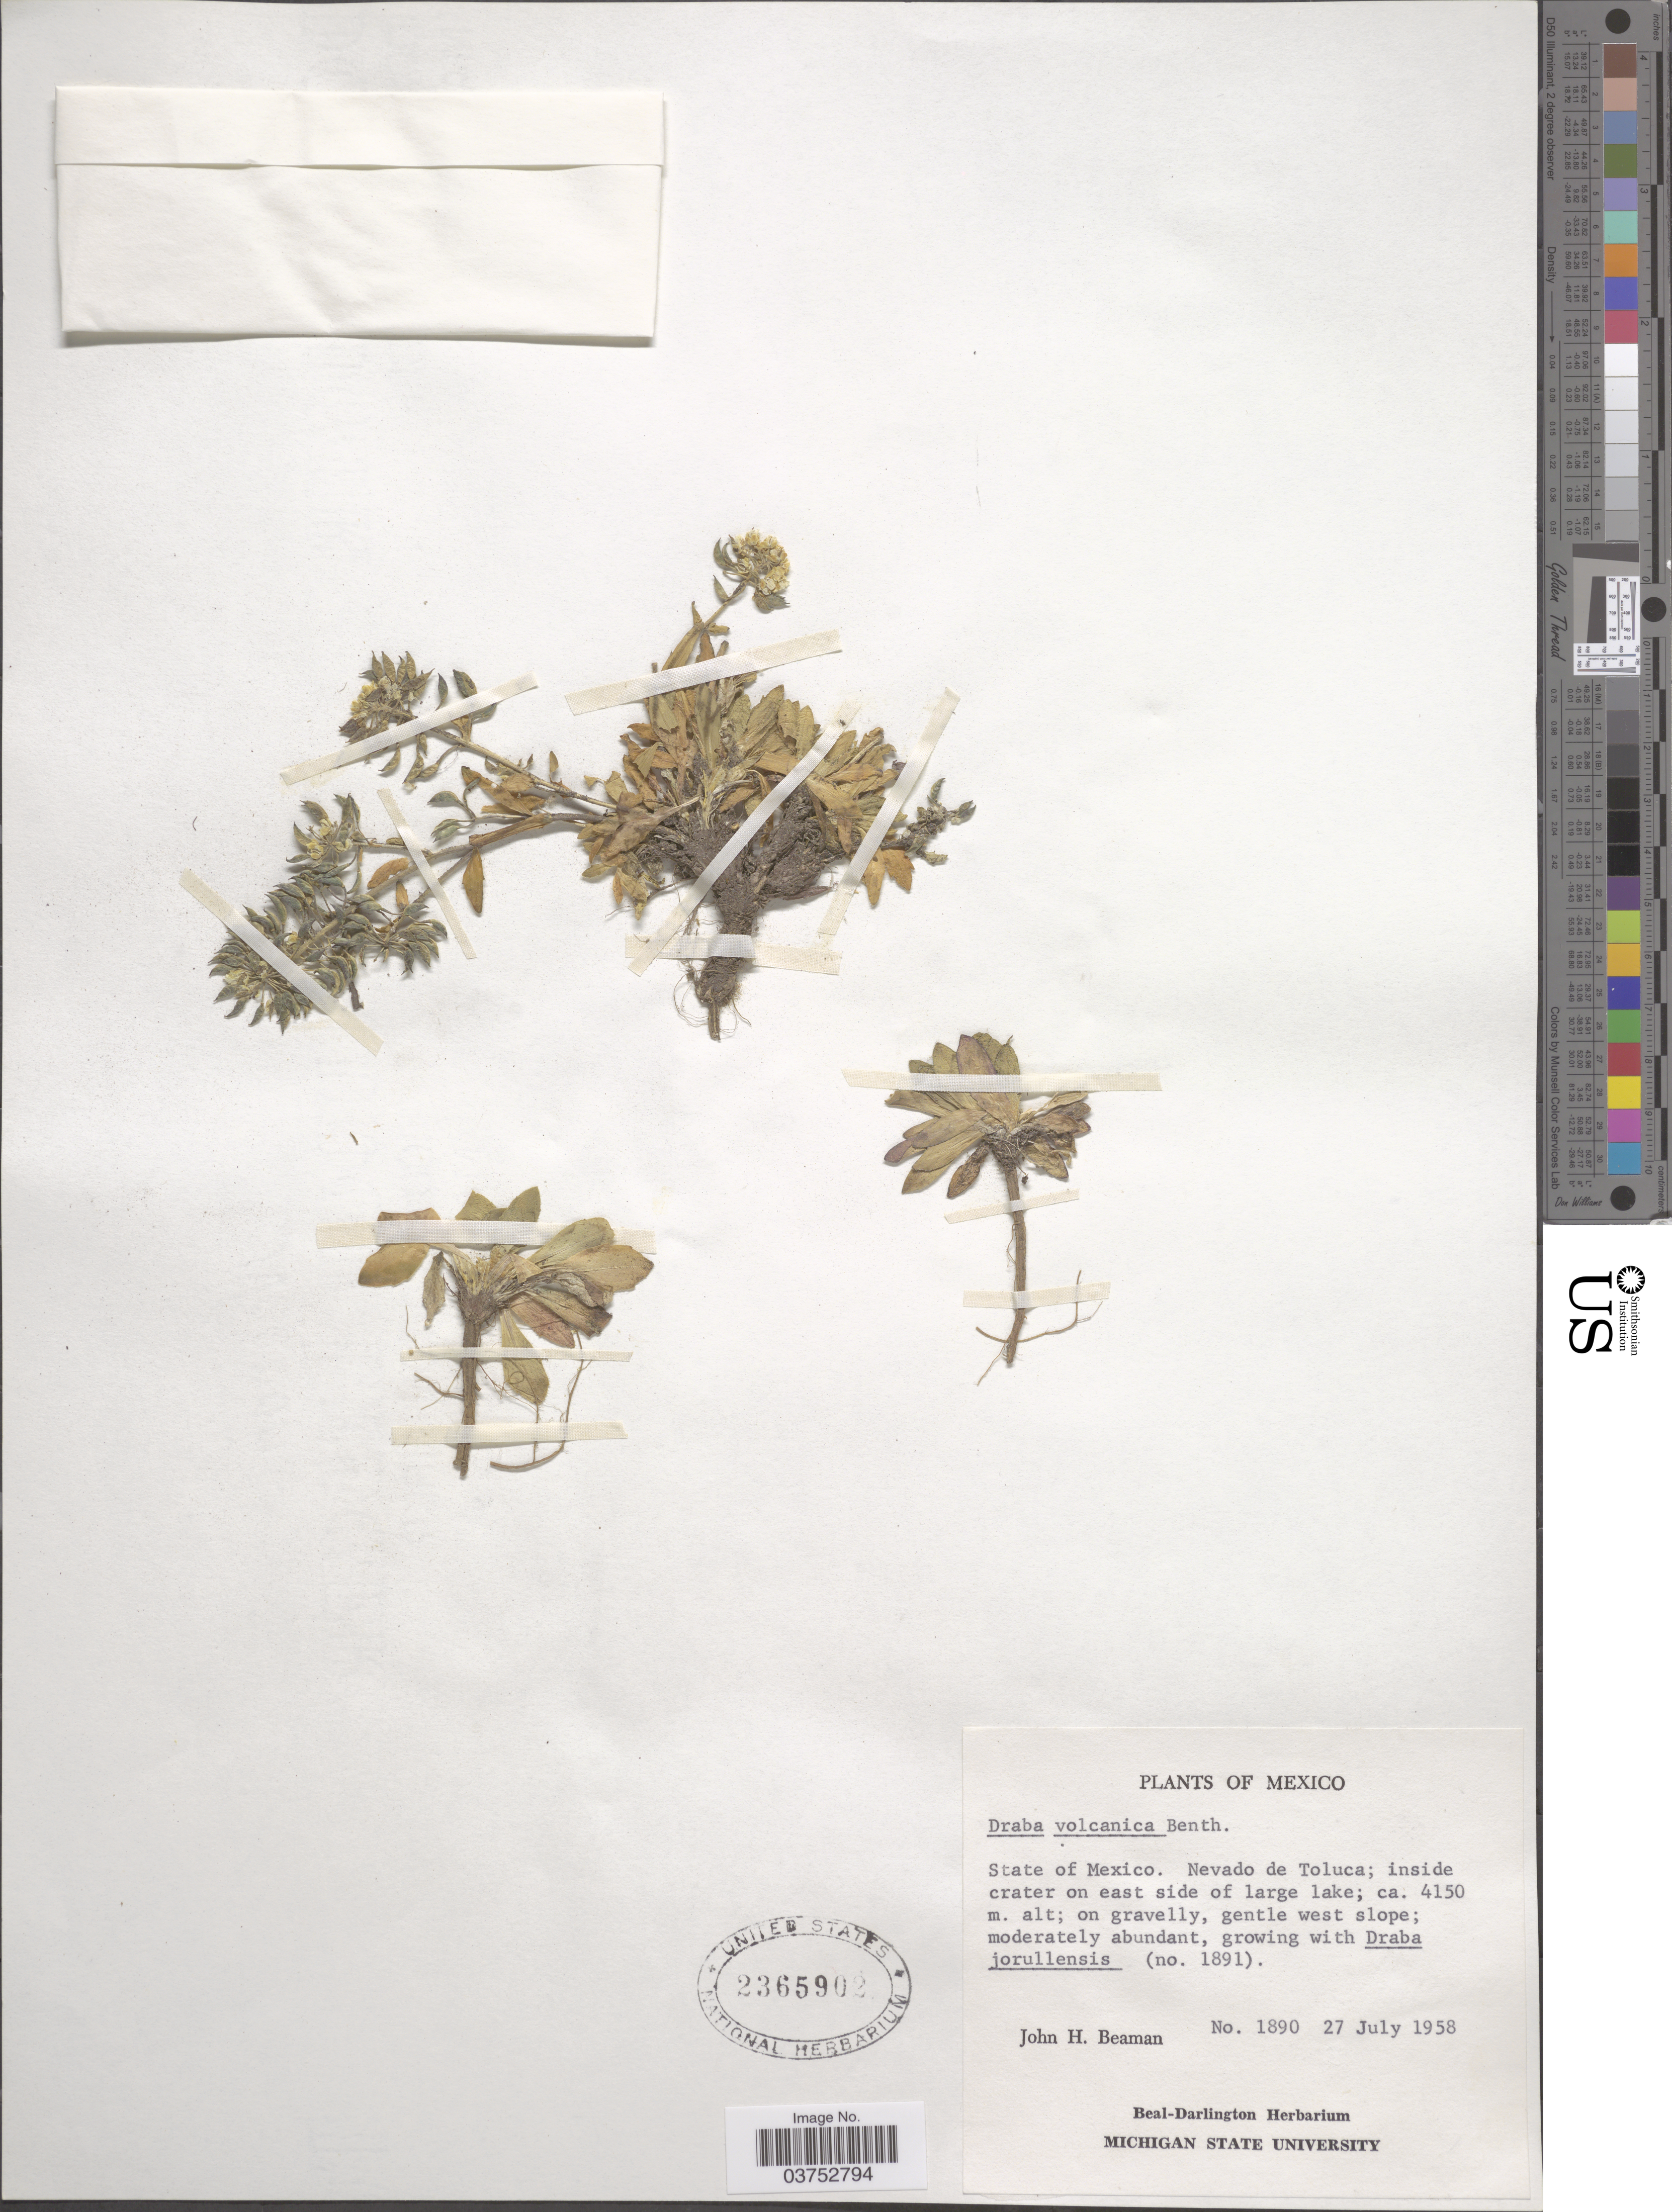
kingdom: Plantae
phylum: Tracheophyta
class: Magnoliopsida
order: Brassicales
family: Brassicaceae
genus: Draba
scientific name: Draba jorullensis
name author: Kunth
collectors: J. H. Beaman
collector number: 1890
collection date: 1958-07-27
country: Mexico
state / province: México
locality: Nevado de Toluca; inside crater on east side of large lake; on gravelly, gentle west slope.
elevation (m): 4150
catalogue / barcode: US 2365902